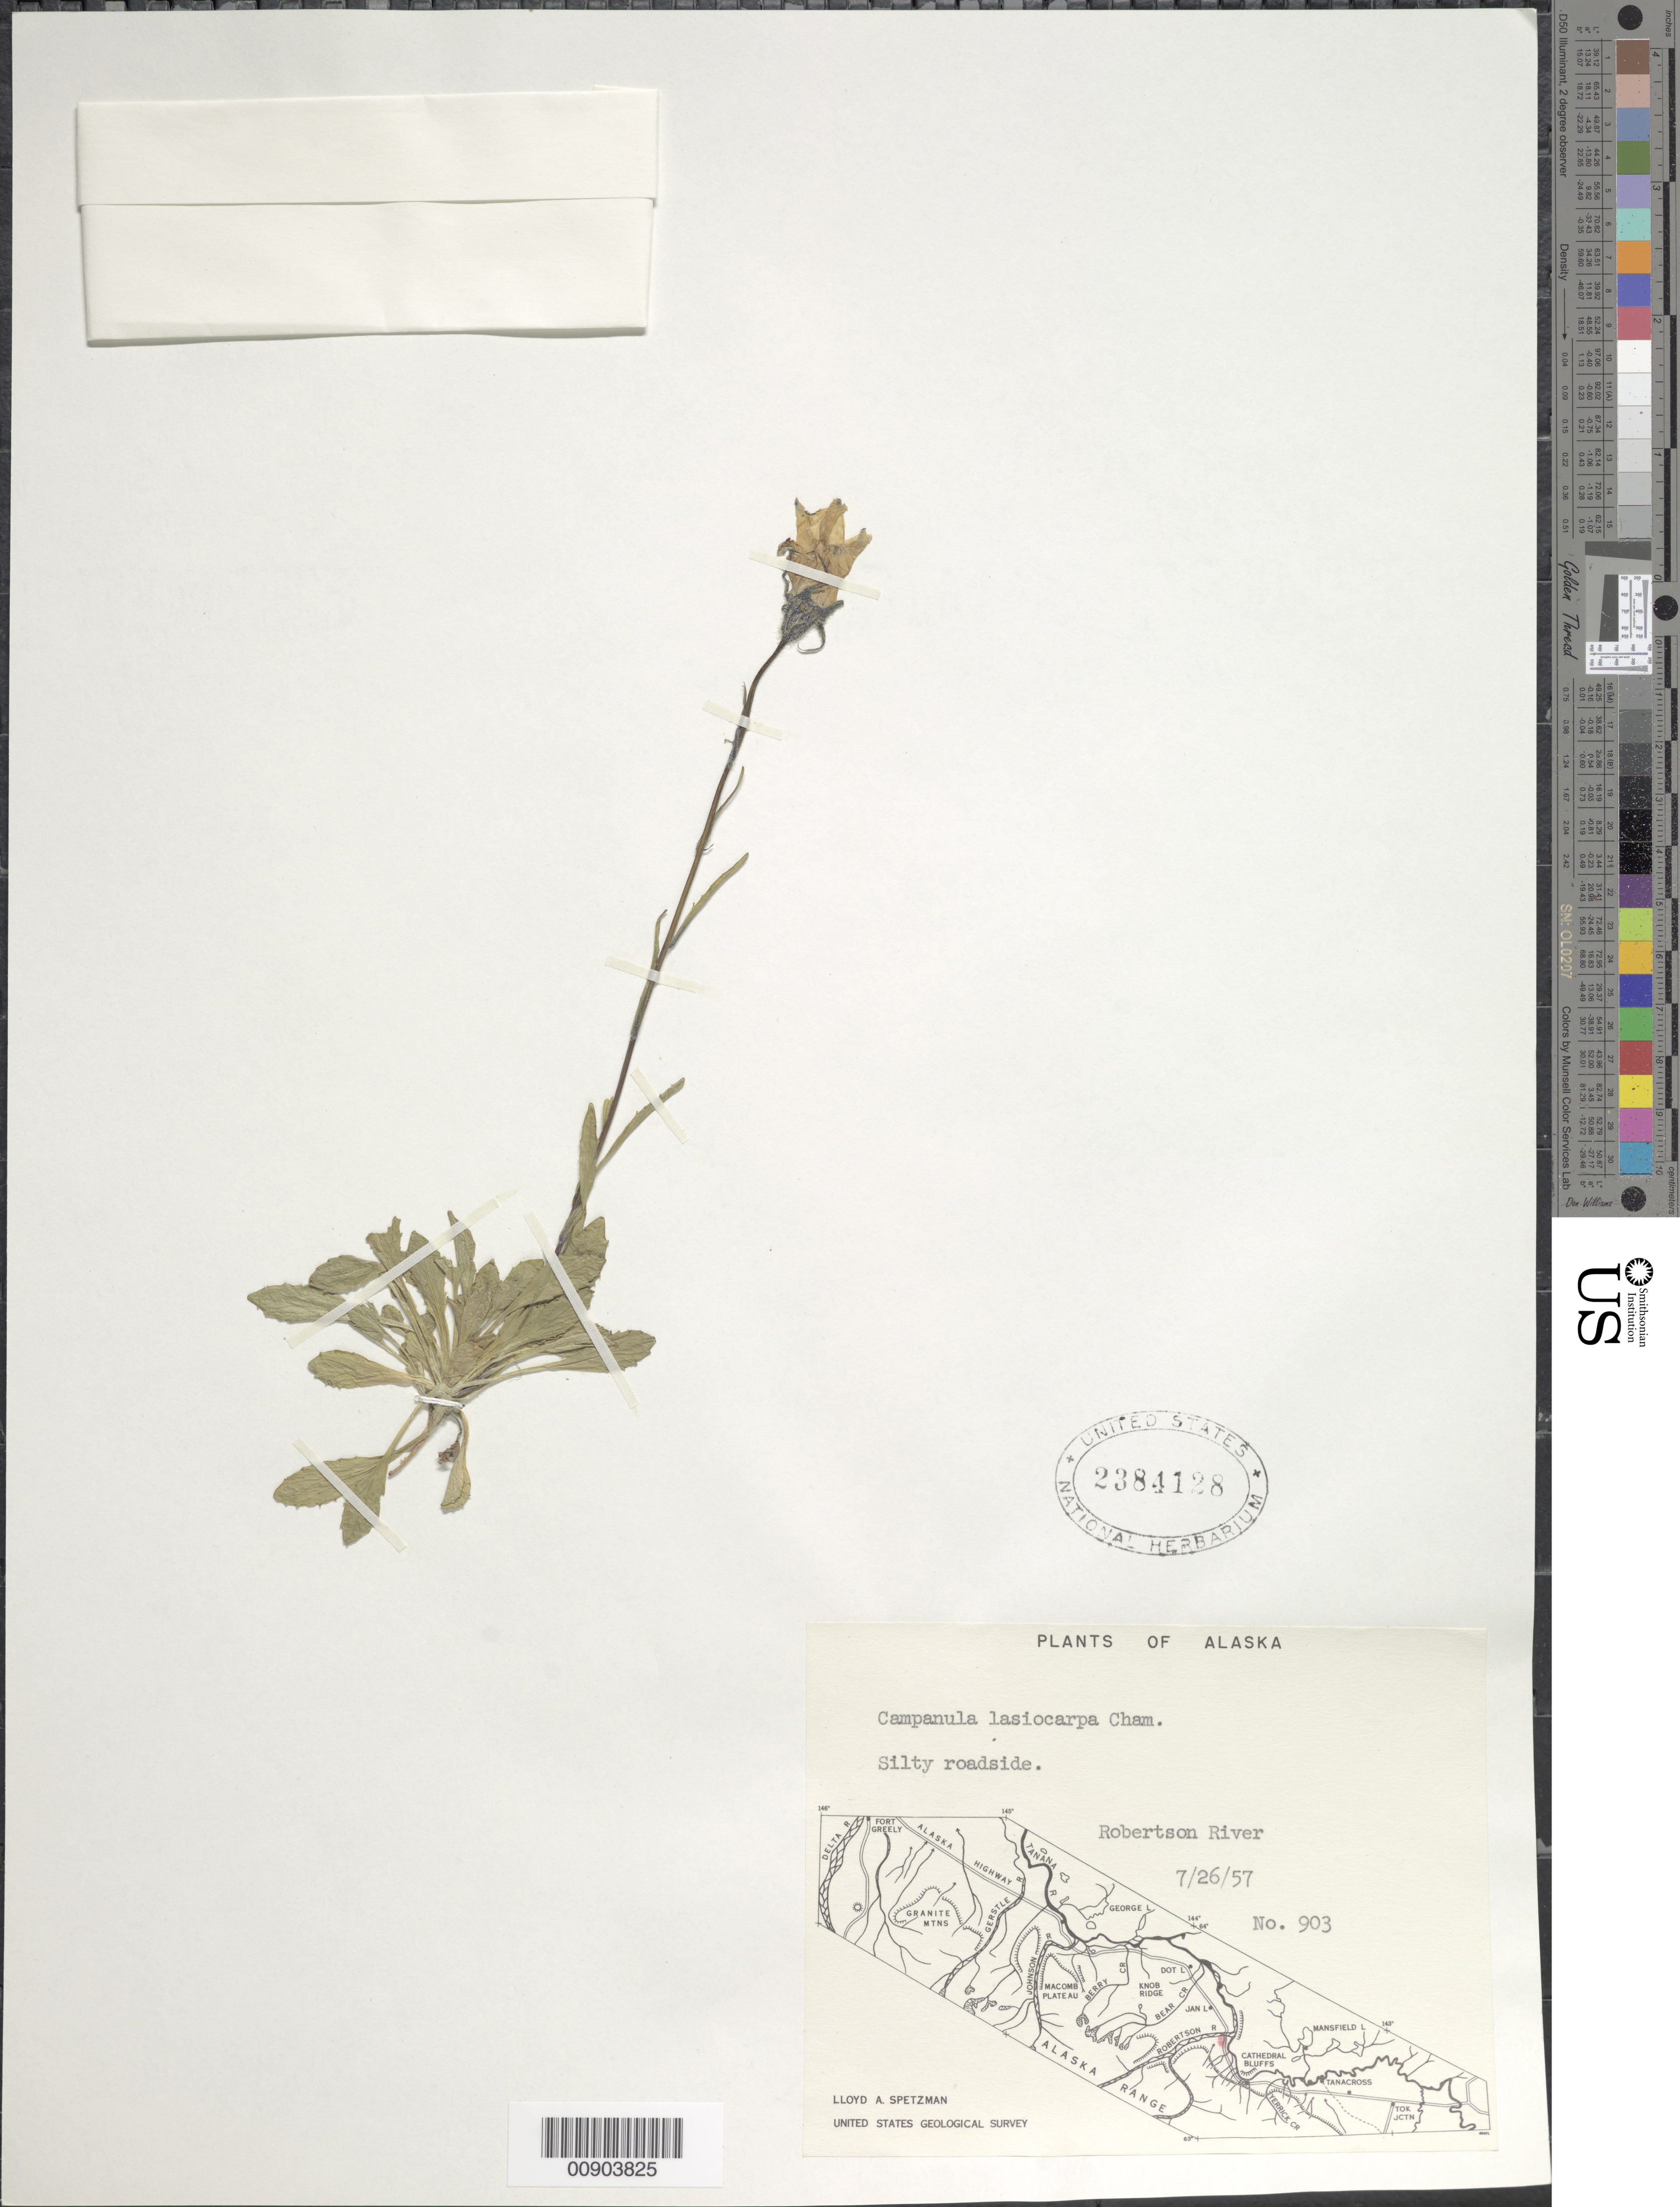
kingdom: Plantae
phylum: Tracheophyta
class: Magnoliopsida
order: Asterales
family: Campanulaceae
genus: Campanula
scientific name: Campanula lasiocarpa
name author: Cham.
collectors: L. Spetzman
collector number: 903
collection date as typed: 26 Jul 1957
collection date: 1957-07-26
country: United States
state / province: Alaska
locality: Robertson River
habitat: Silty roadside.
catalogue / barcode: US 2384128